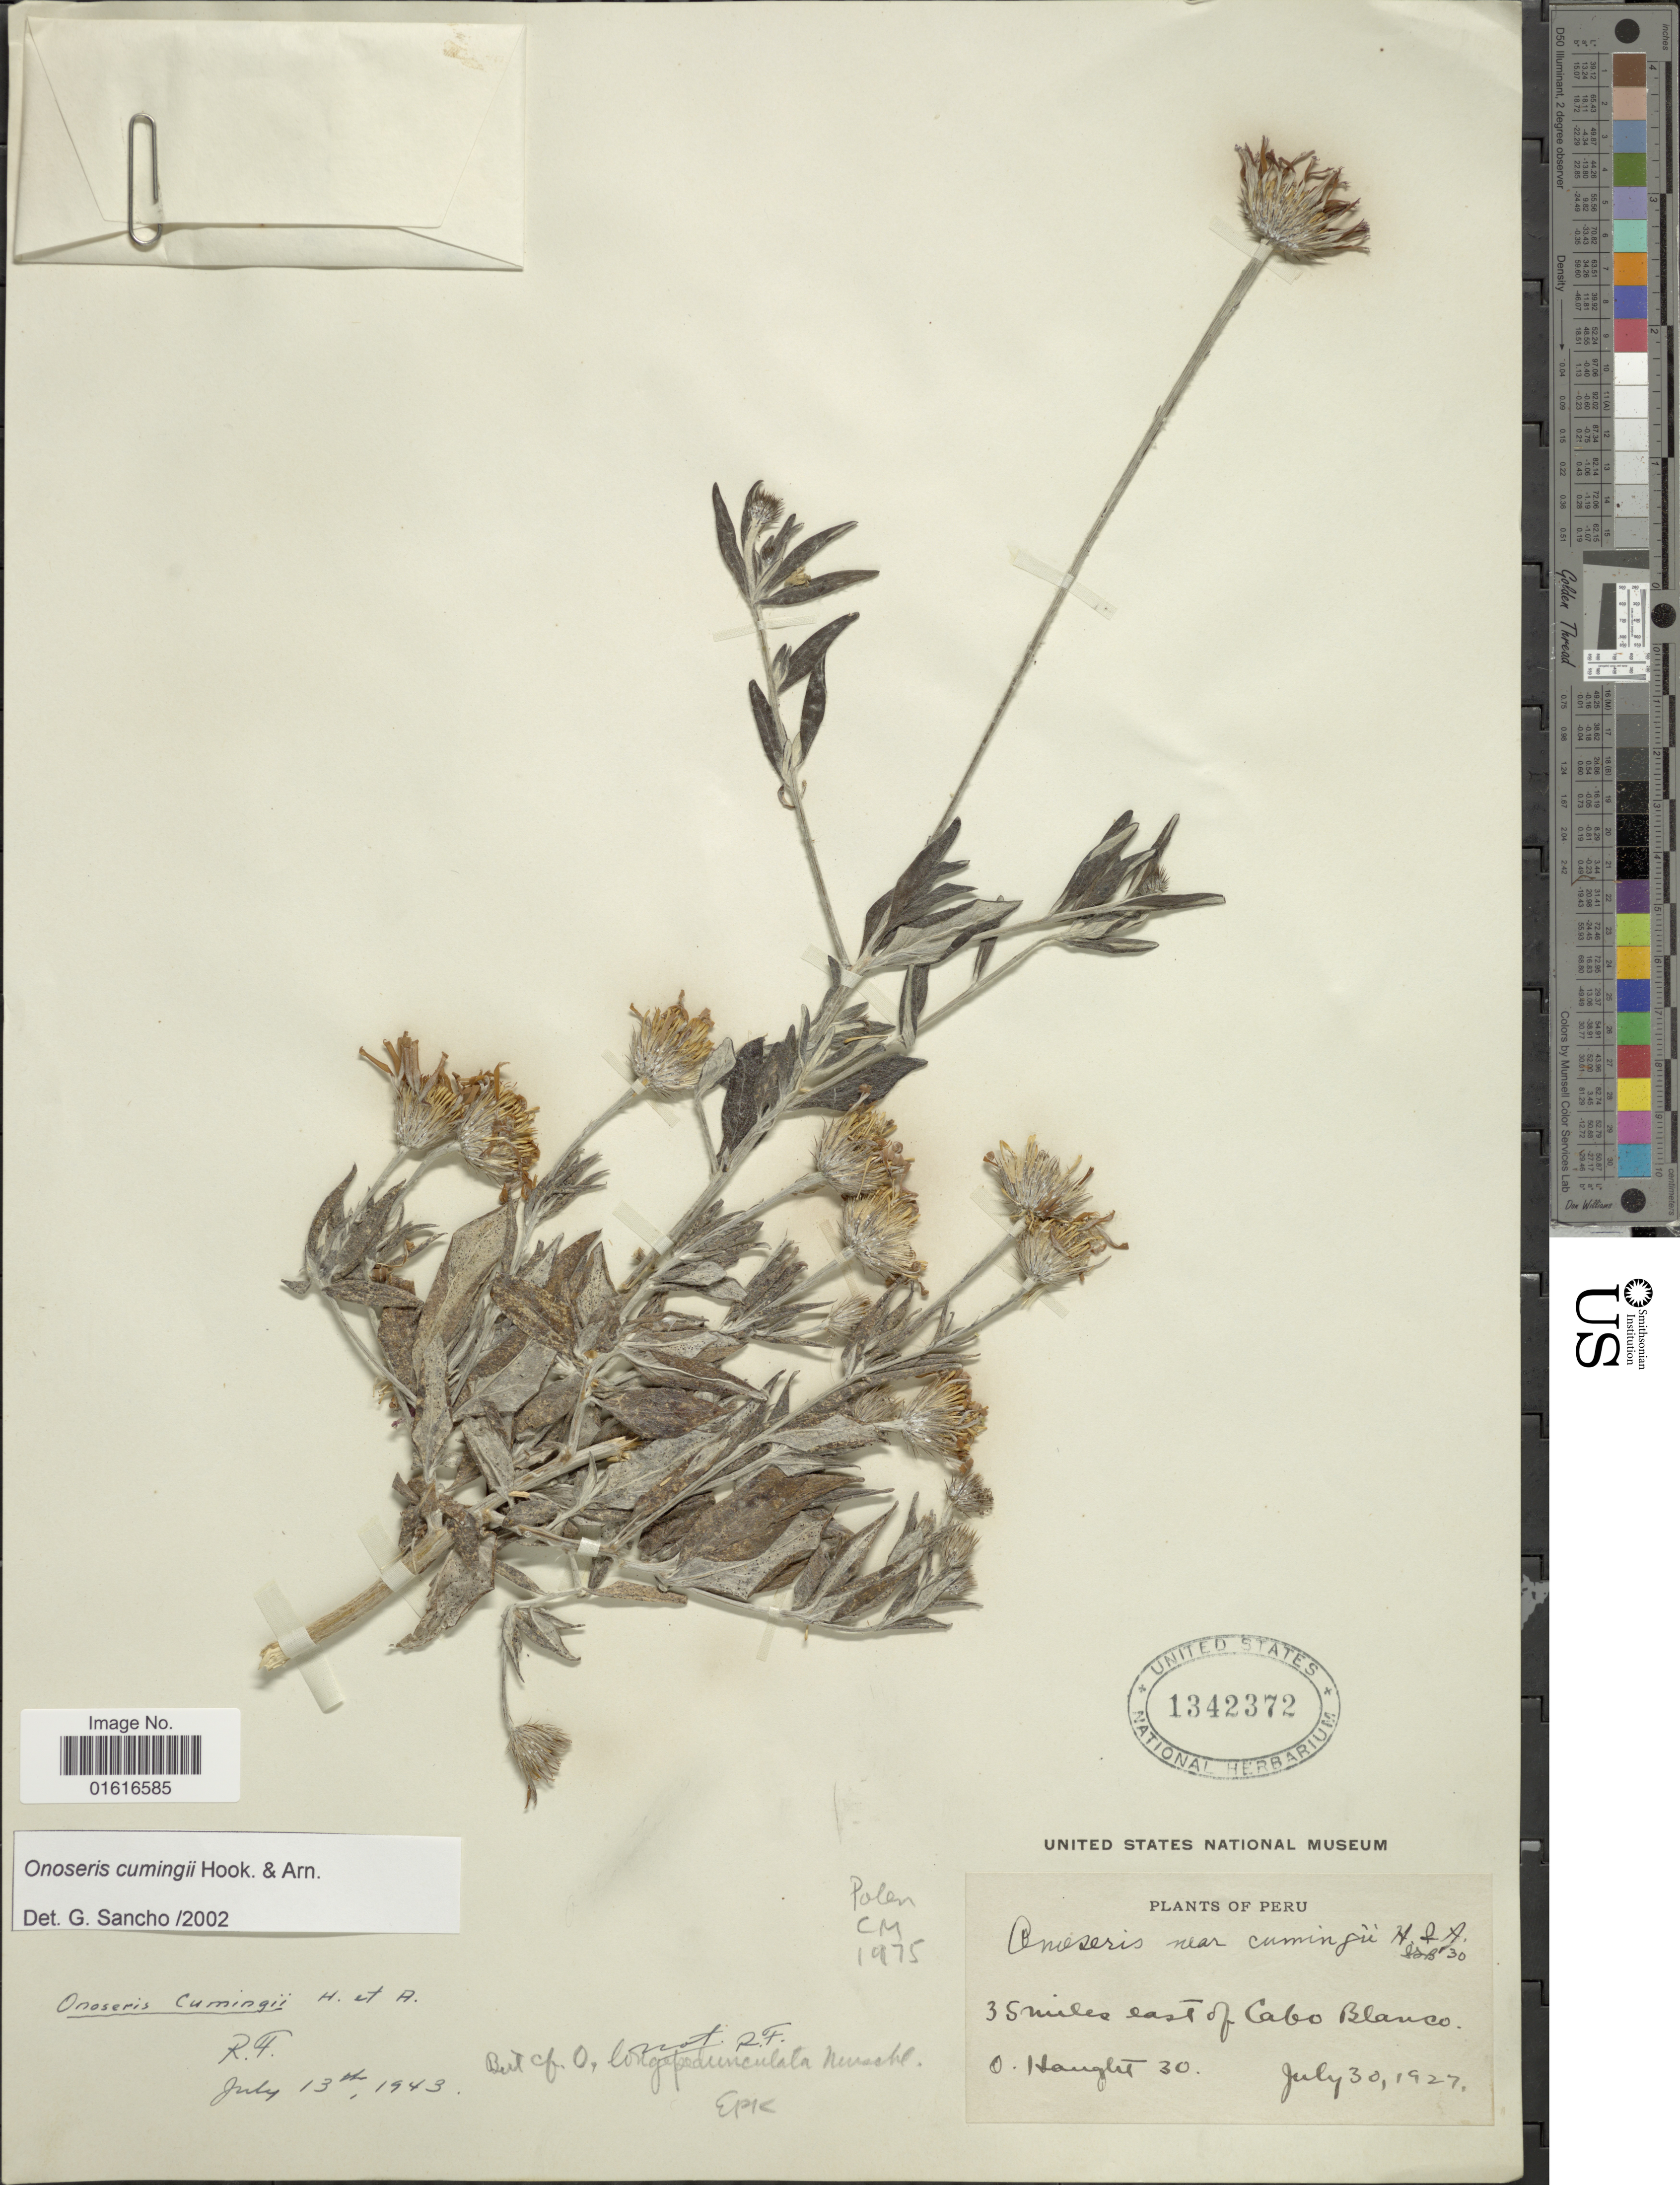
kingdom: Plantae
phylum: Tracheophyta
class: Magnoliopsida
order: Asterales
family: Asteraceae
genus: Onoseris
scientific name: Onoseris cumingii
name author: Hook. & Arn.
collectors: O. Haught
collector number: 30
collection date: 1927-07-30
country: Peru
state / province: Piura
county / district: Talara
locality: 35 miles east of Cabo Blanco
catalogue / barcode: US 1342372